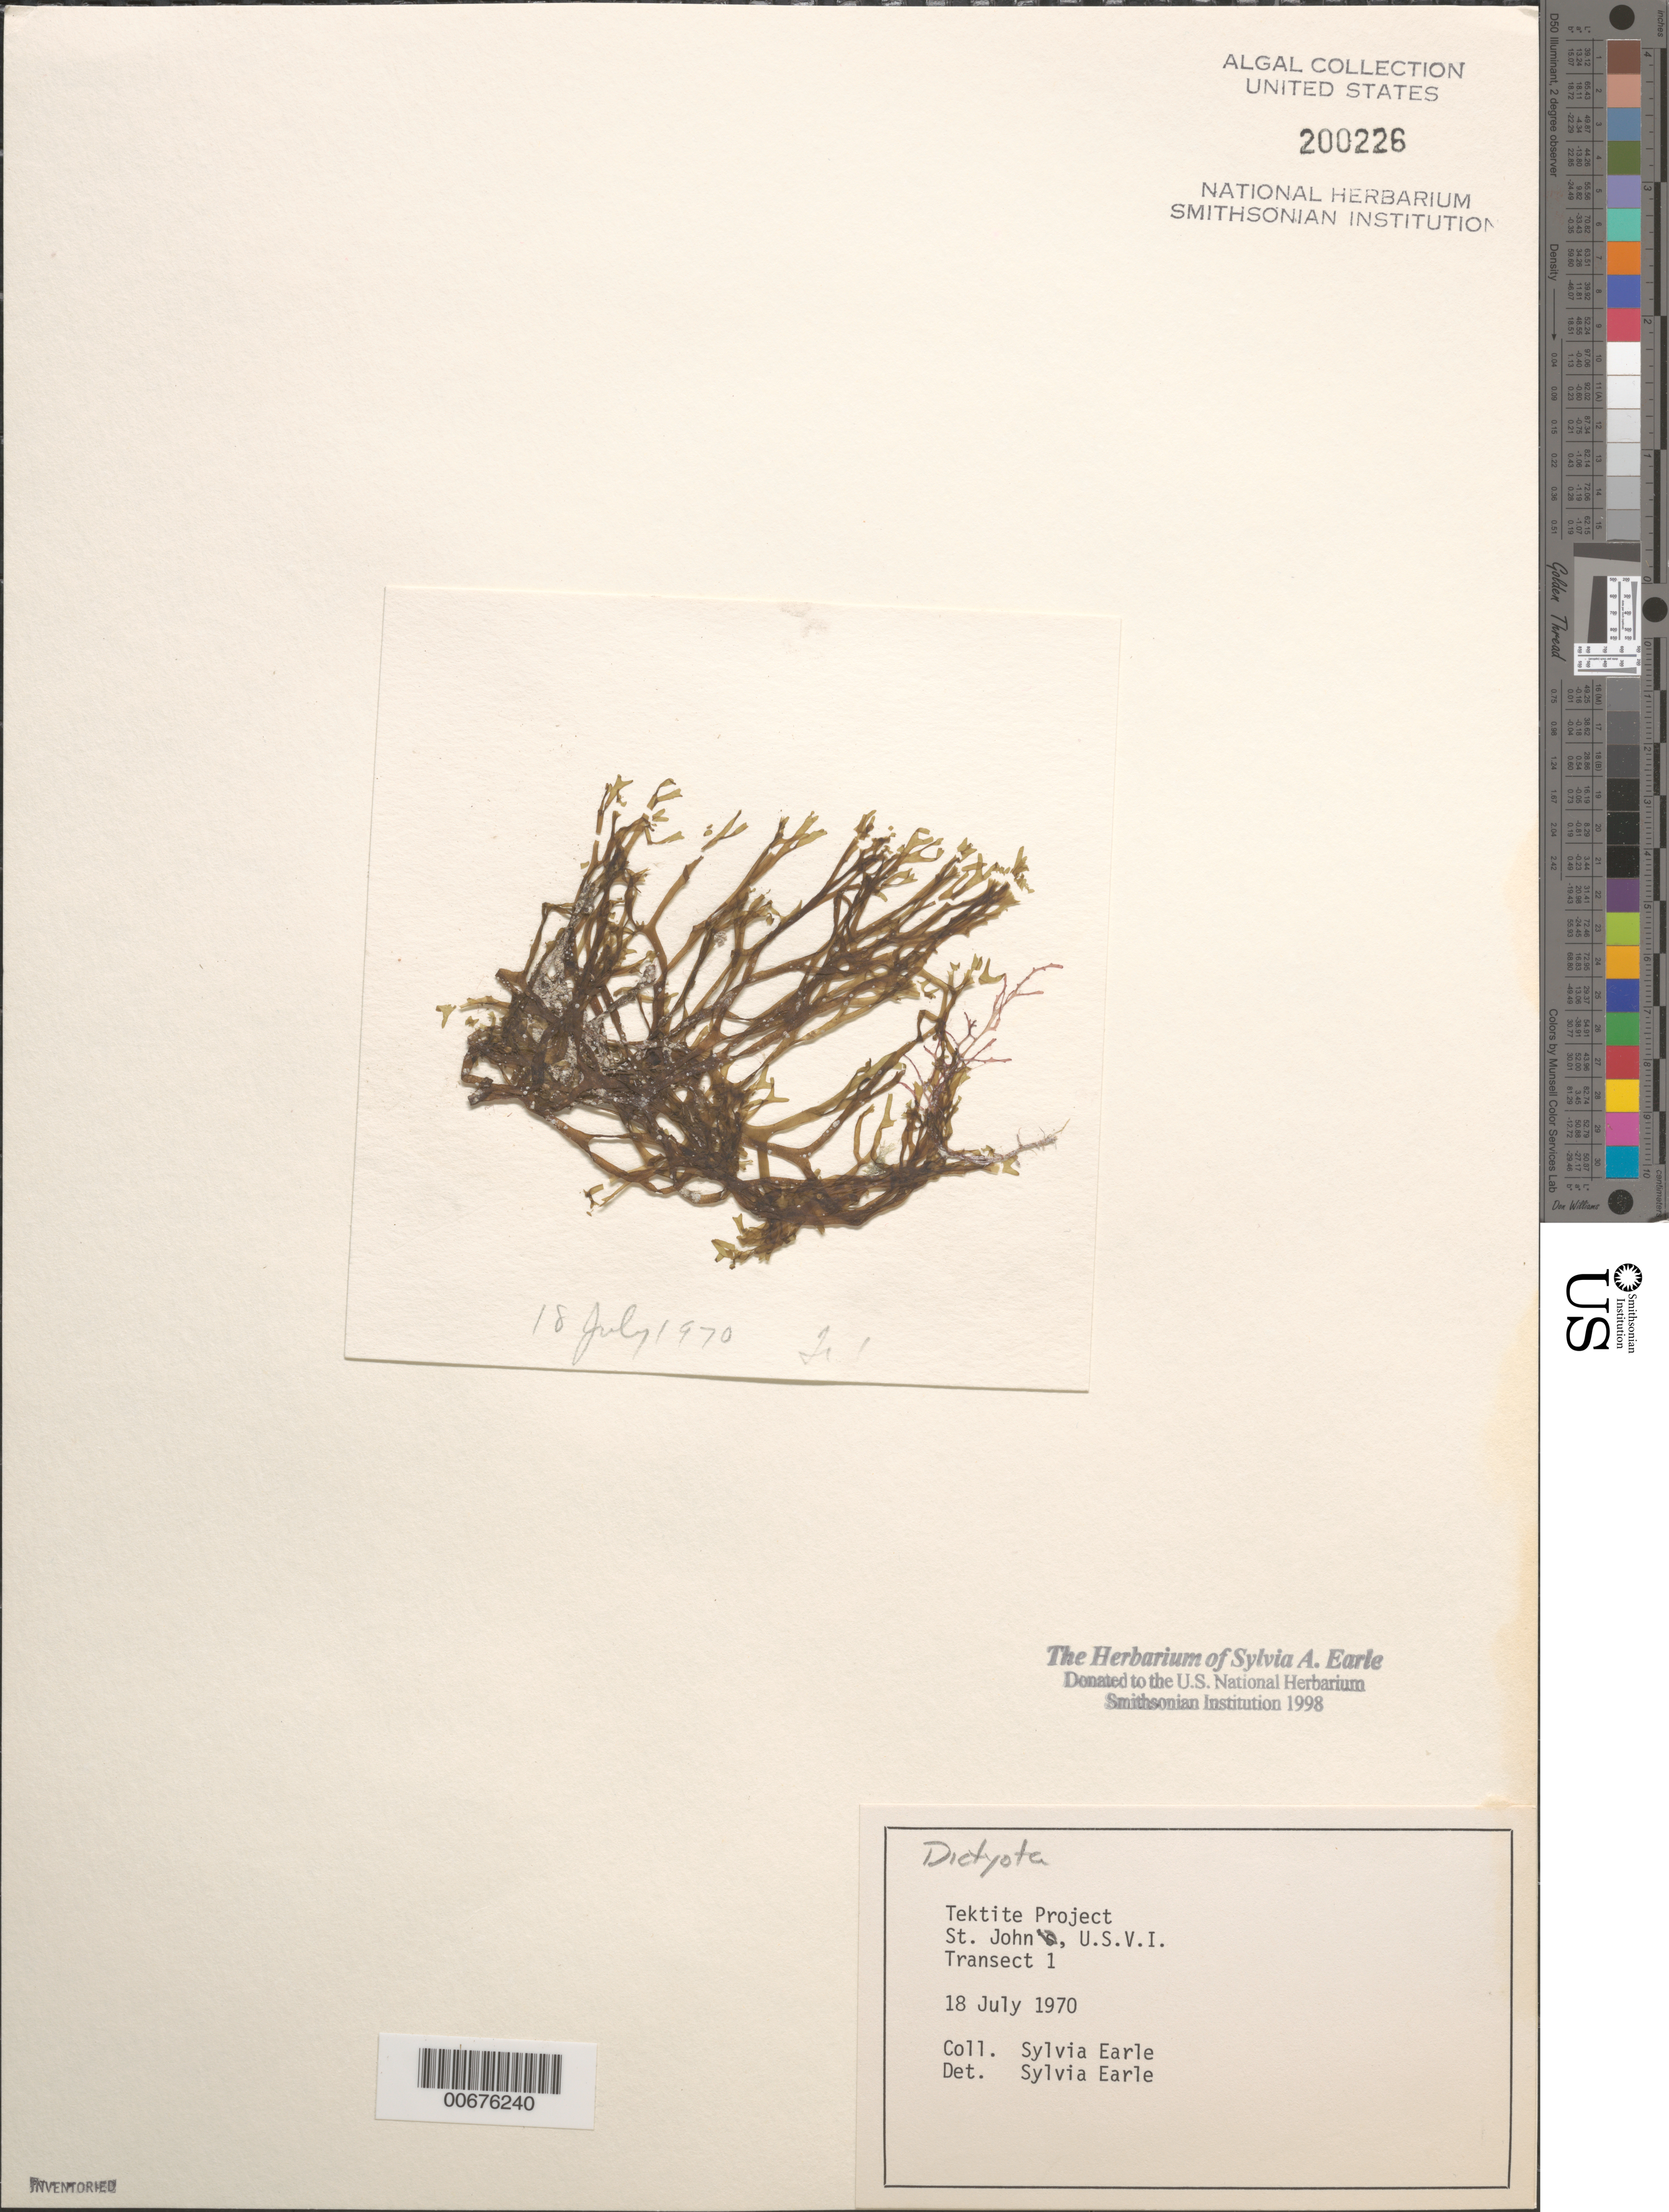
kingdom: Chromista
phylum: Ochrophyta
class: Phaeophyceae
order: Dictyotales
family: Dictyotaceae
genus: Dictyota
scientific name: Dictyota sp.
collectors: S. A. Earle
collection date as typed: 18 Jul 1970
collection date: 1970-07-18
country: U.S. Virgin Islands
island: St. John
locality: Tektite Project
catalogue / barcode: US 200226